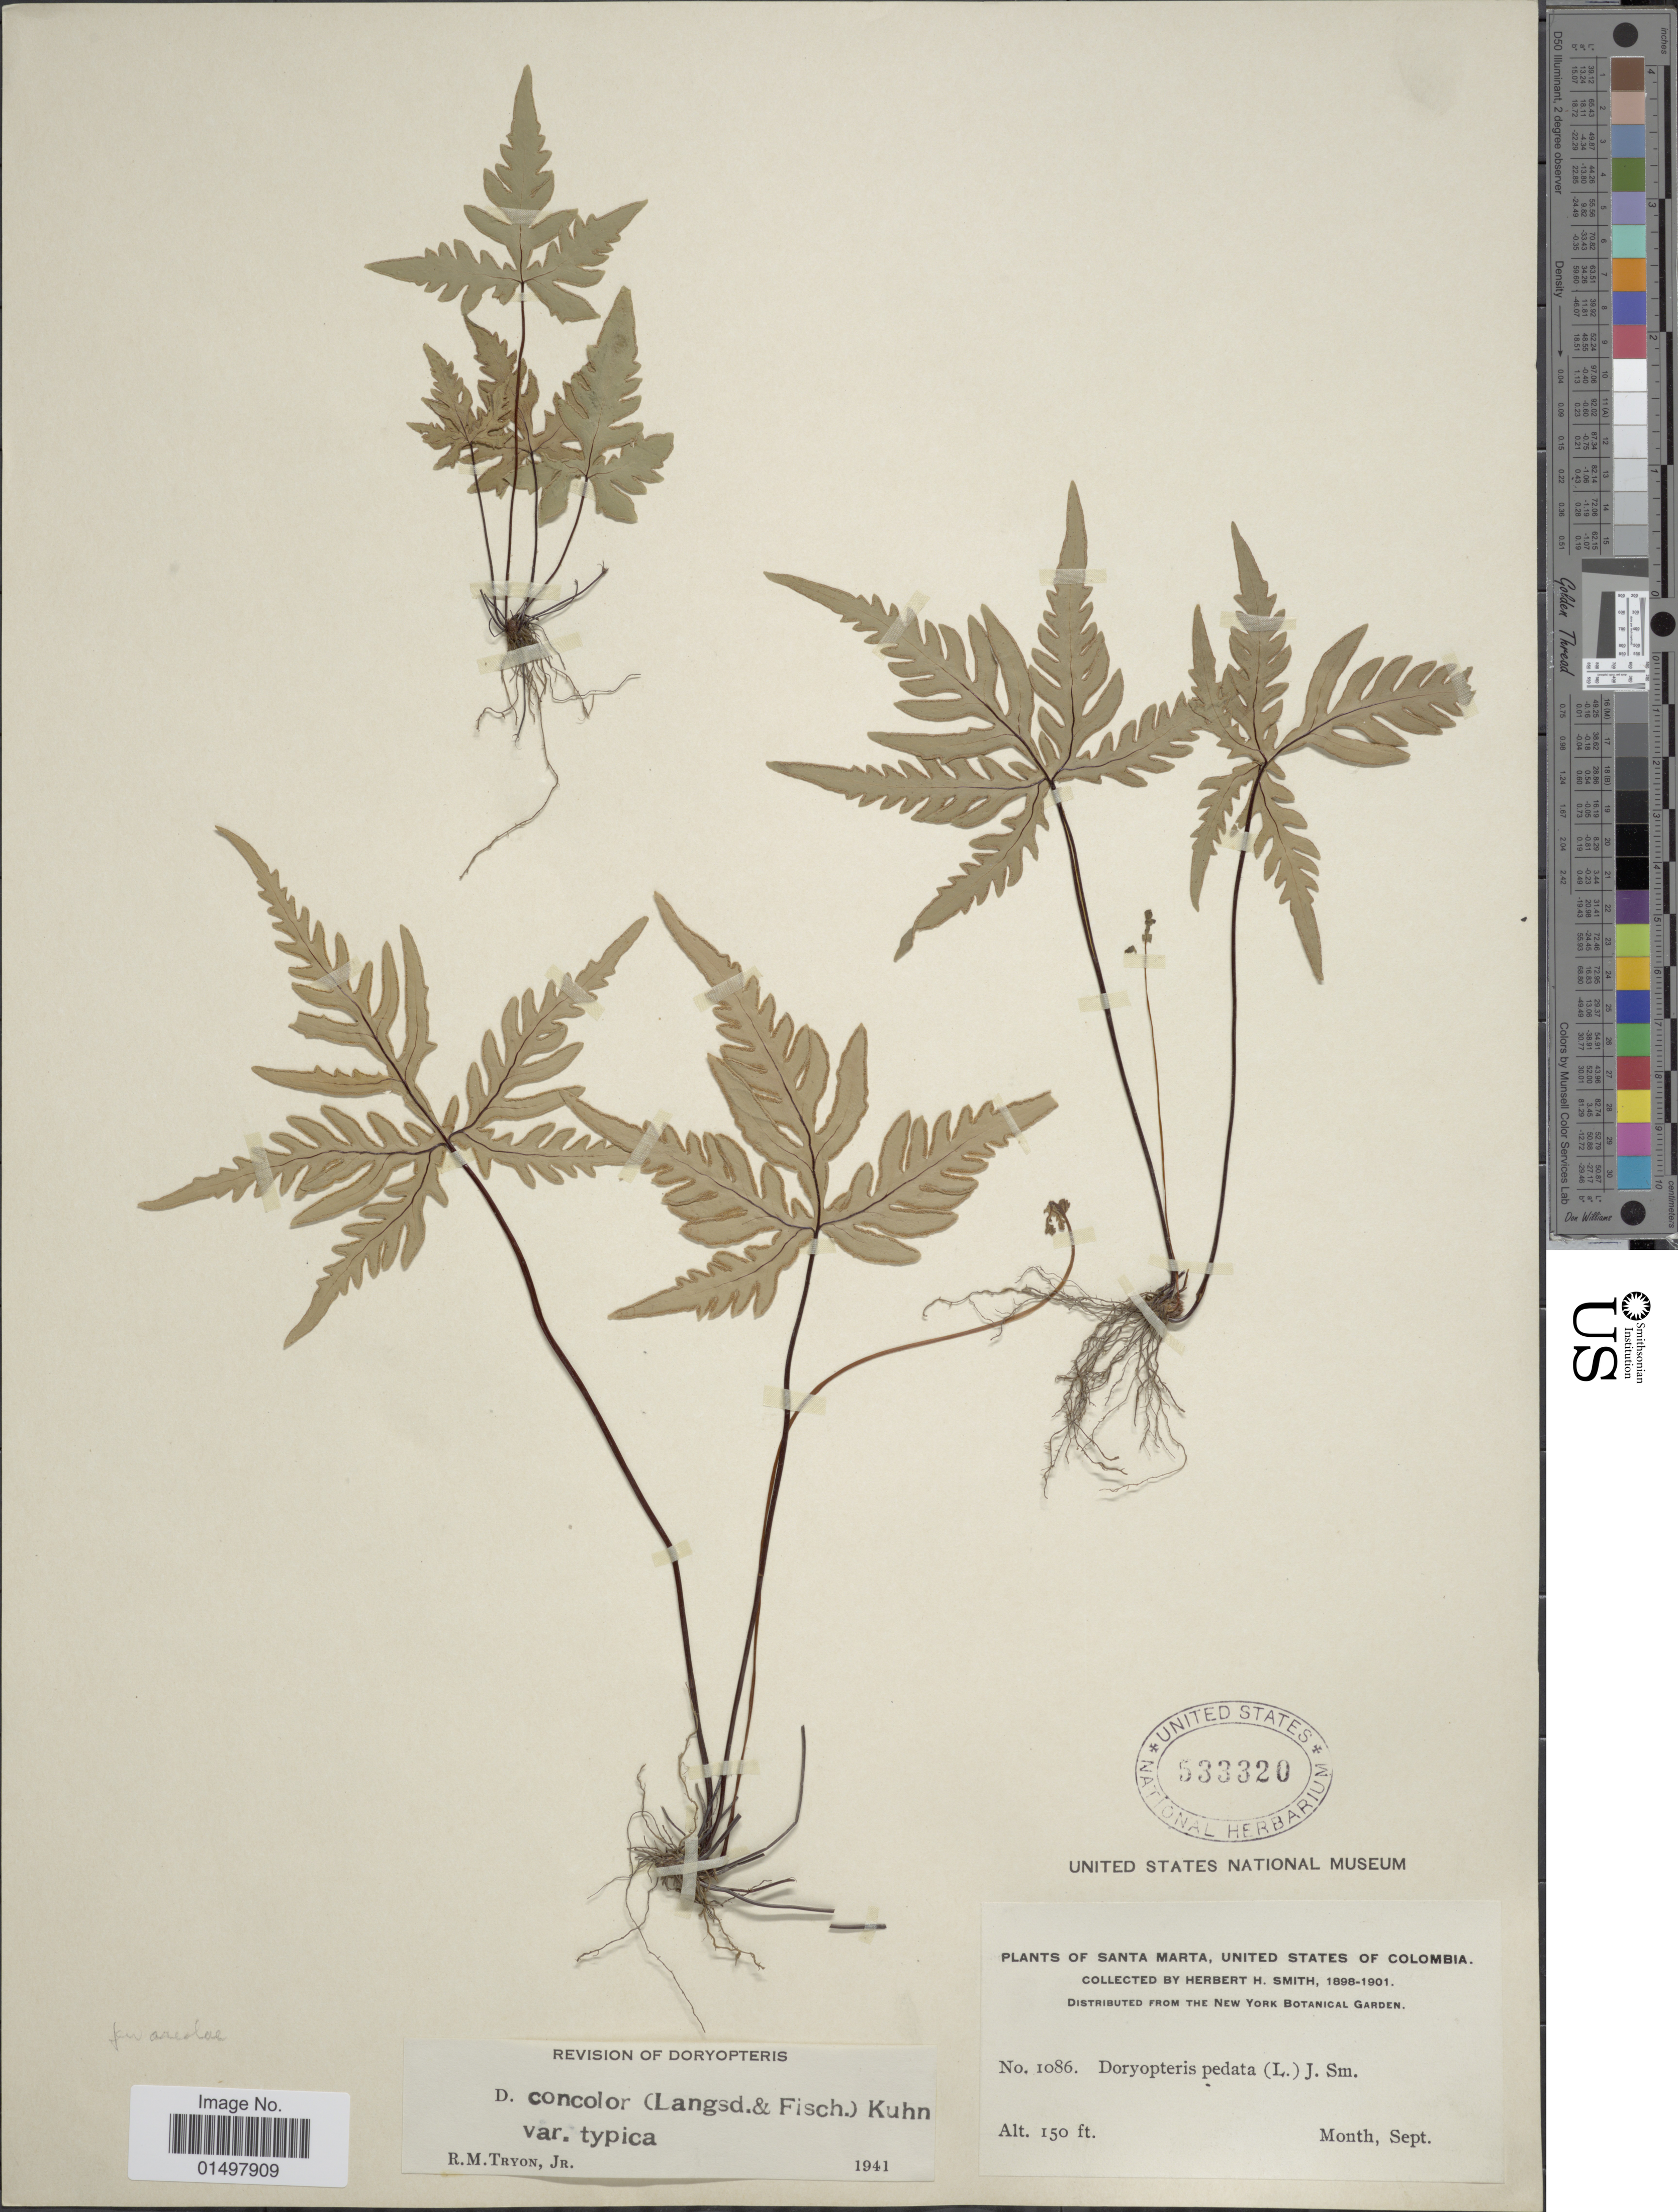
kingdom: Plantae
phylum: Tracheophyta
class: Polypodiopsida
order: Polypodiales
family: Pteridaceae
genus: Doryopteris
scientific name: Doryopteris concolor var. typica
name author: (Langsd. & Fisch.) Kuhn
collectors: Herbert H. Smith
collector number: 1086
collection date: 1898-09/1901-09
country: Colombia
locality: Santa Marta, United States of Colombia.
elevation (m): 46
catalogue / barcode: US 533320